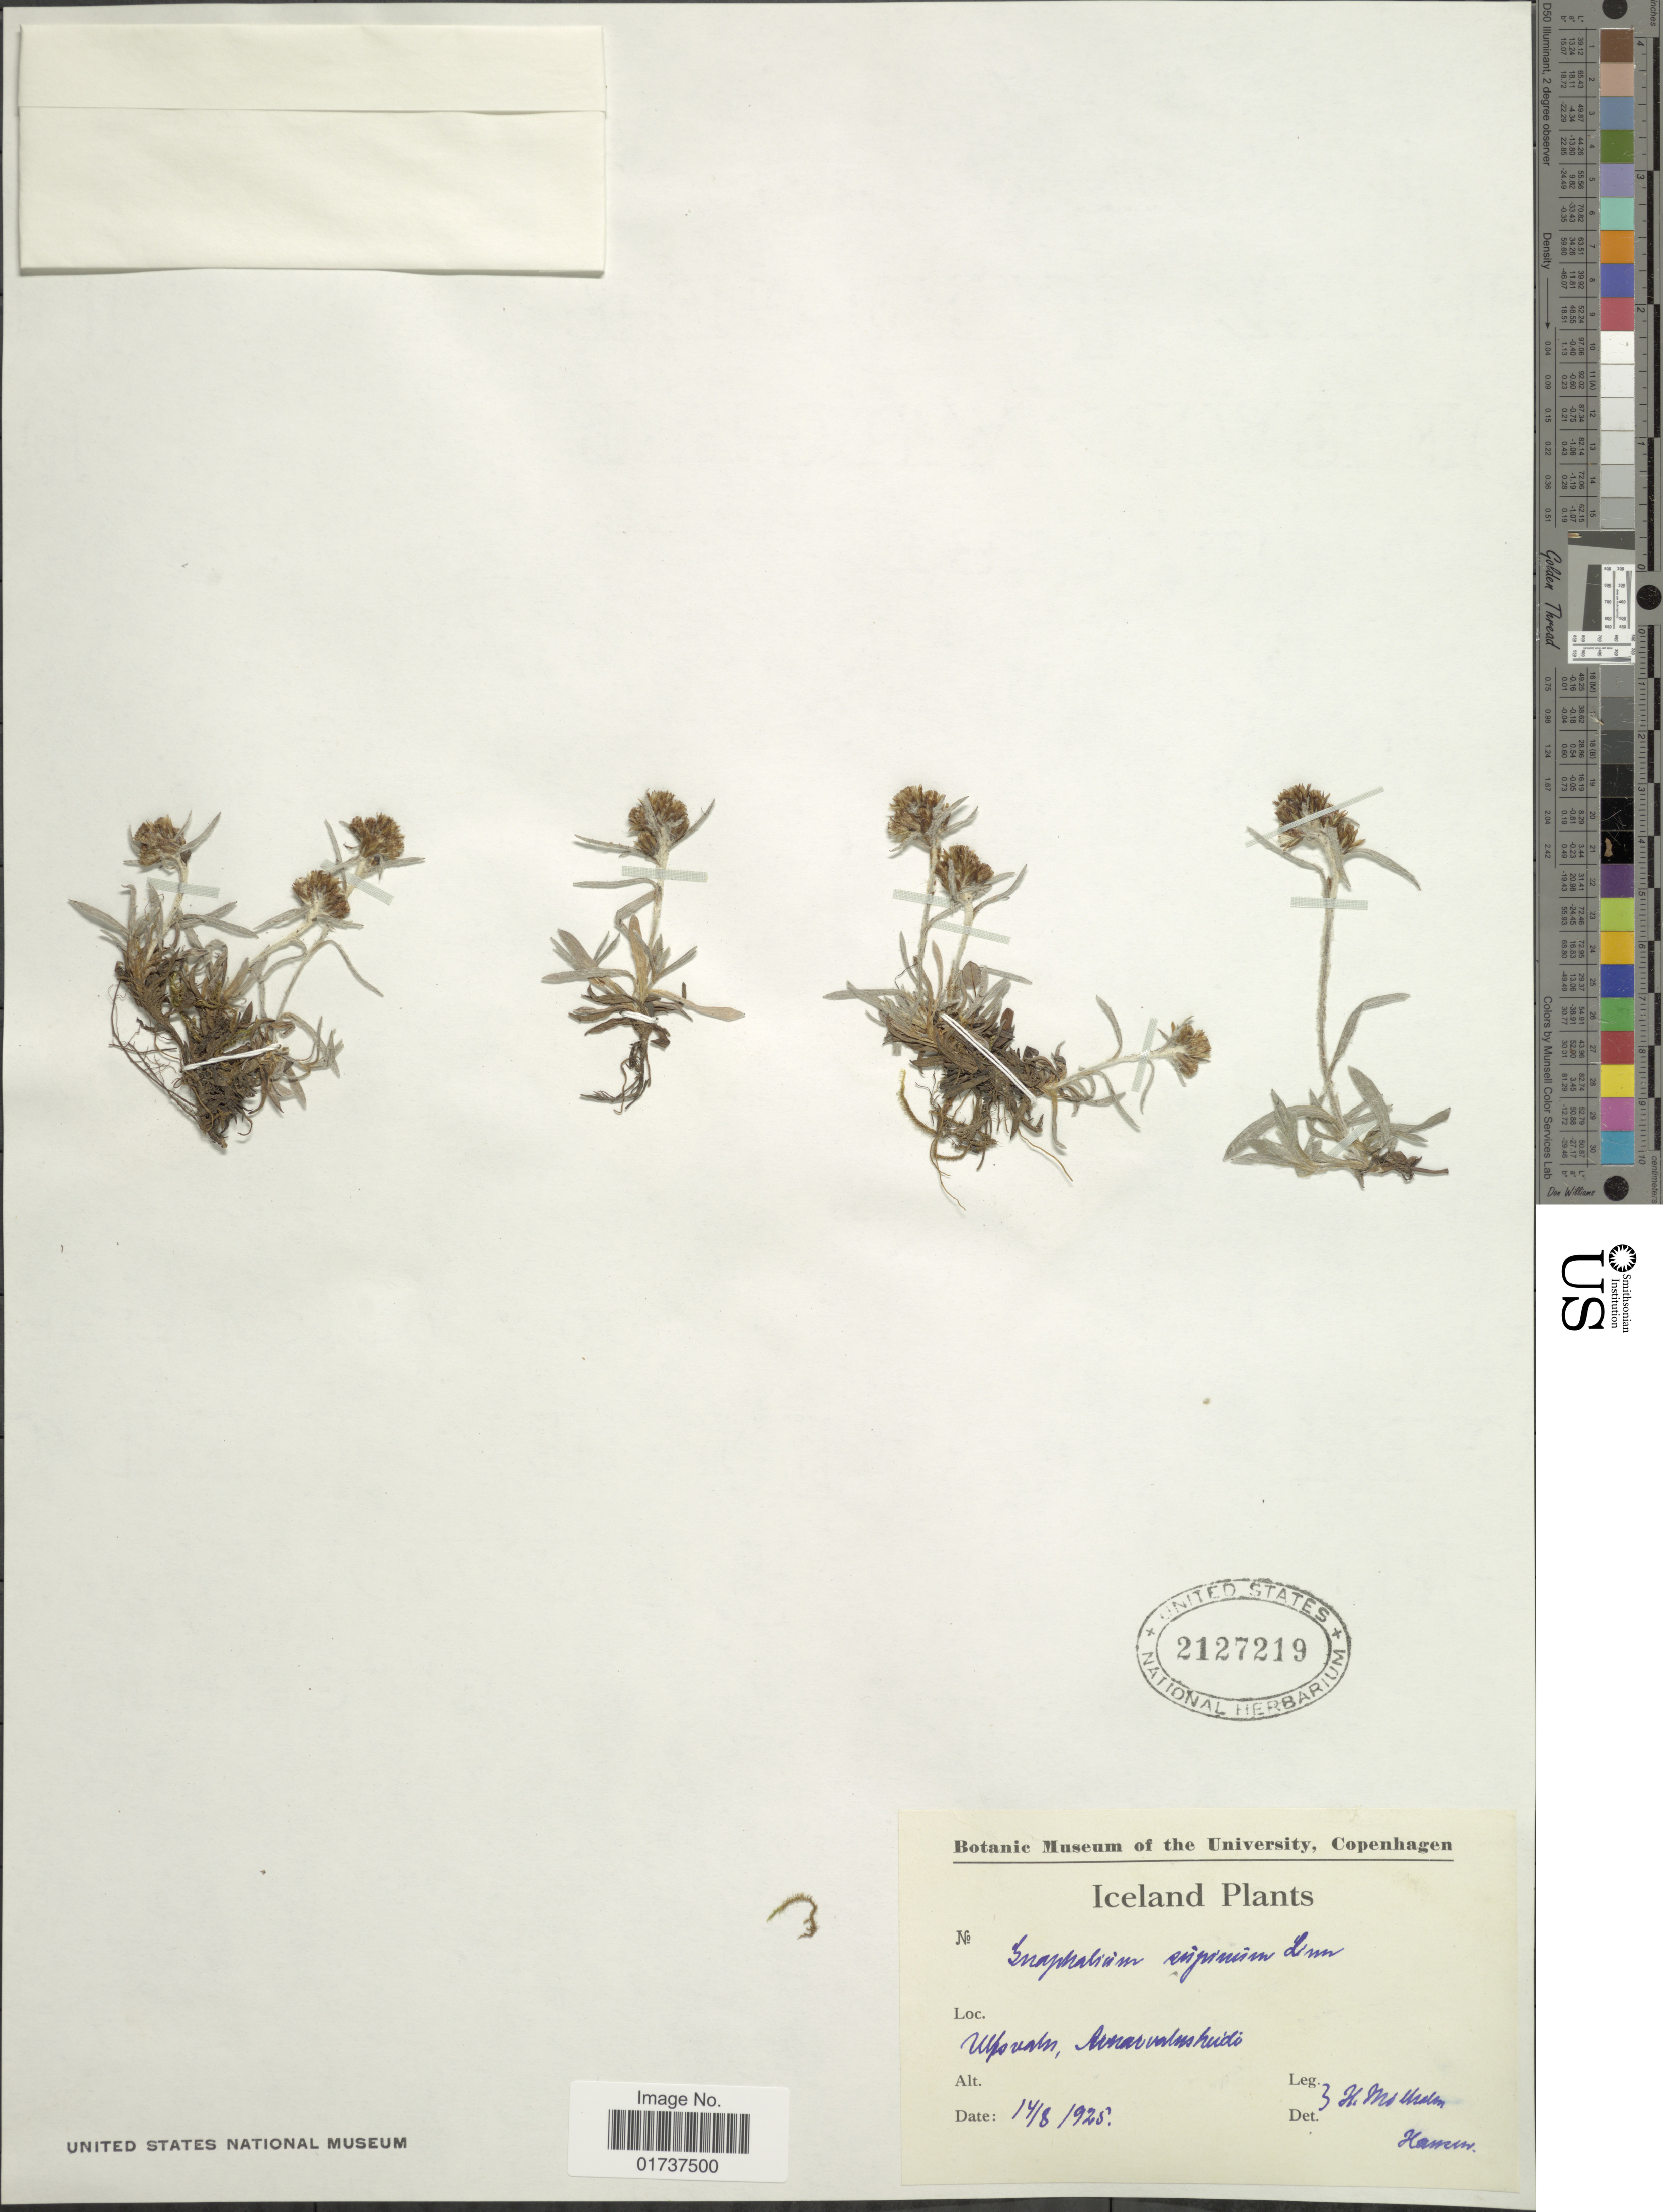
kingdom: Plantae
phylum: Tracheophyta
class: Magnoliopsida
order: Asterales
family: Asteraceae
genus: Gnaphalium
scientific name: Gnaphalium supinum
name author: L.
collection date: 1925-08-14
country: Iceland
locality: Úlfsvatn, Arnarvatnshæði.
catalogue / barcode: US 2127219